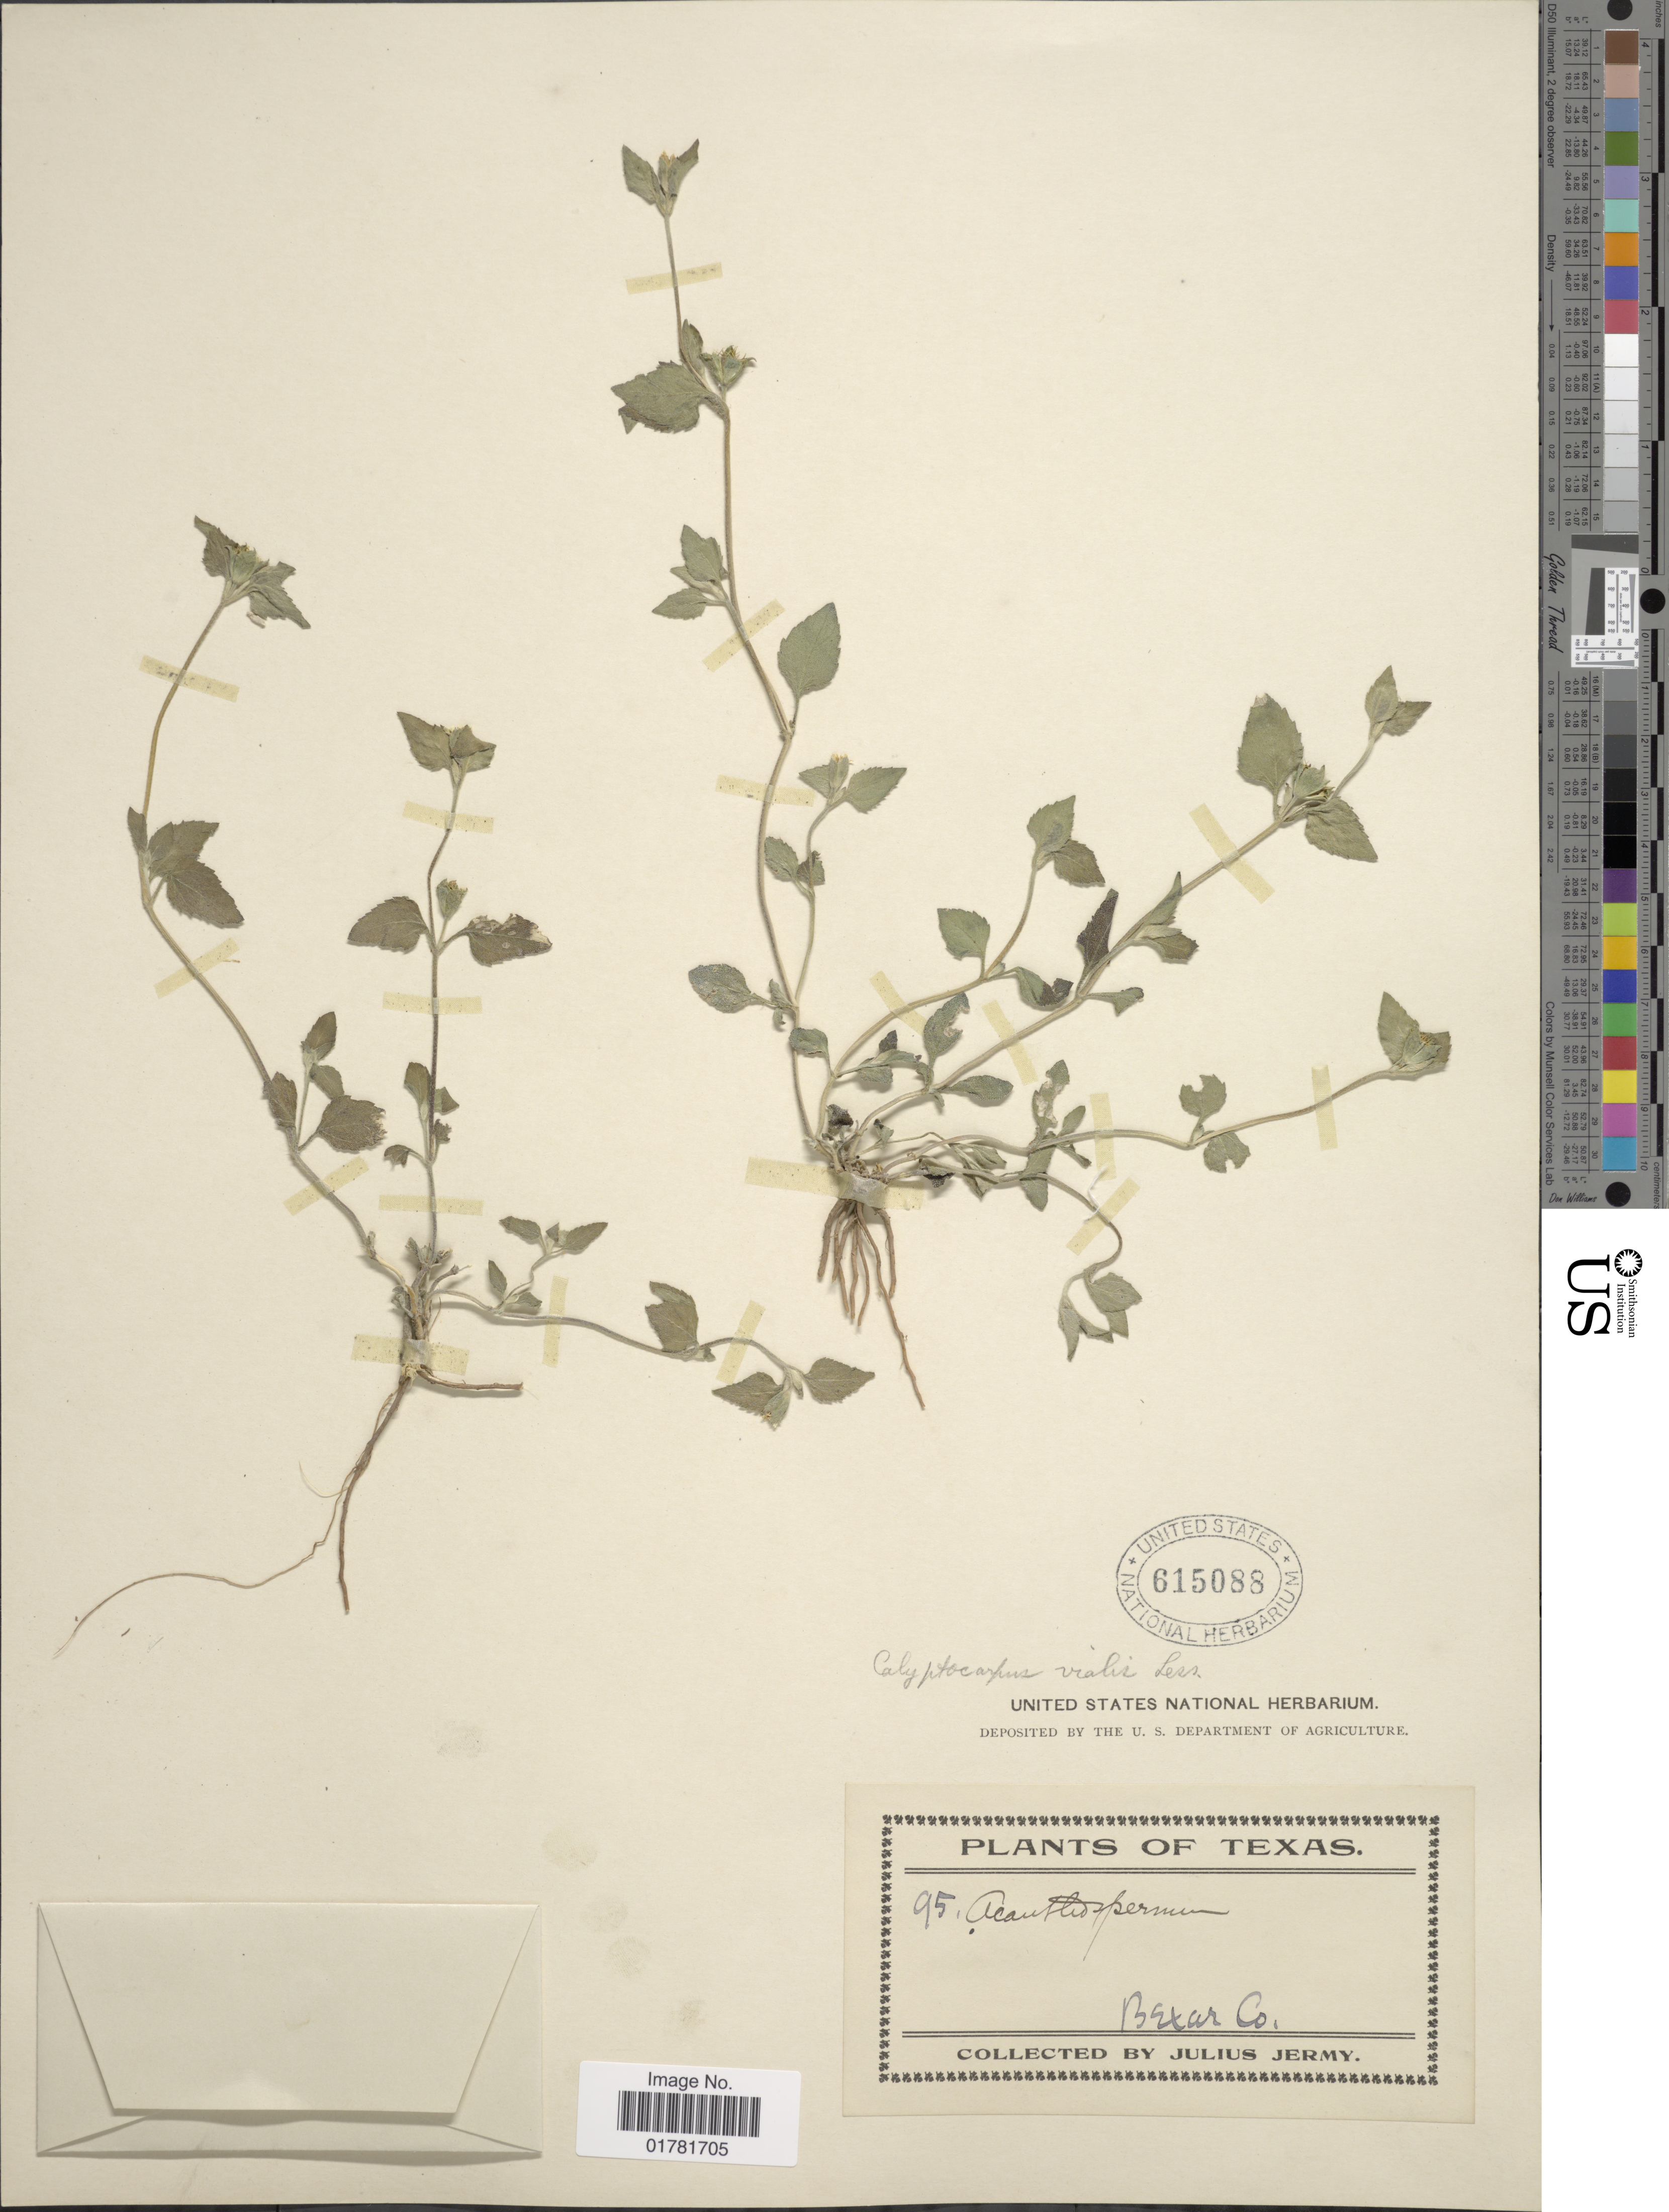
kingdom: Plantae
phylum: Tracheophyta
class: Magnoliopsida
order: Asterales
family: Asteraceae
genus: Calyptocarpus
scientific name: Calyptocarpus vialis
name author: Less.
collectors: J. Jermy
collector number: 95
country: United States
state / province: Texas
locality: Bexar Co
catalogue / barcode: US 615088